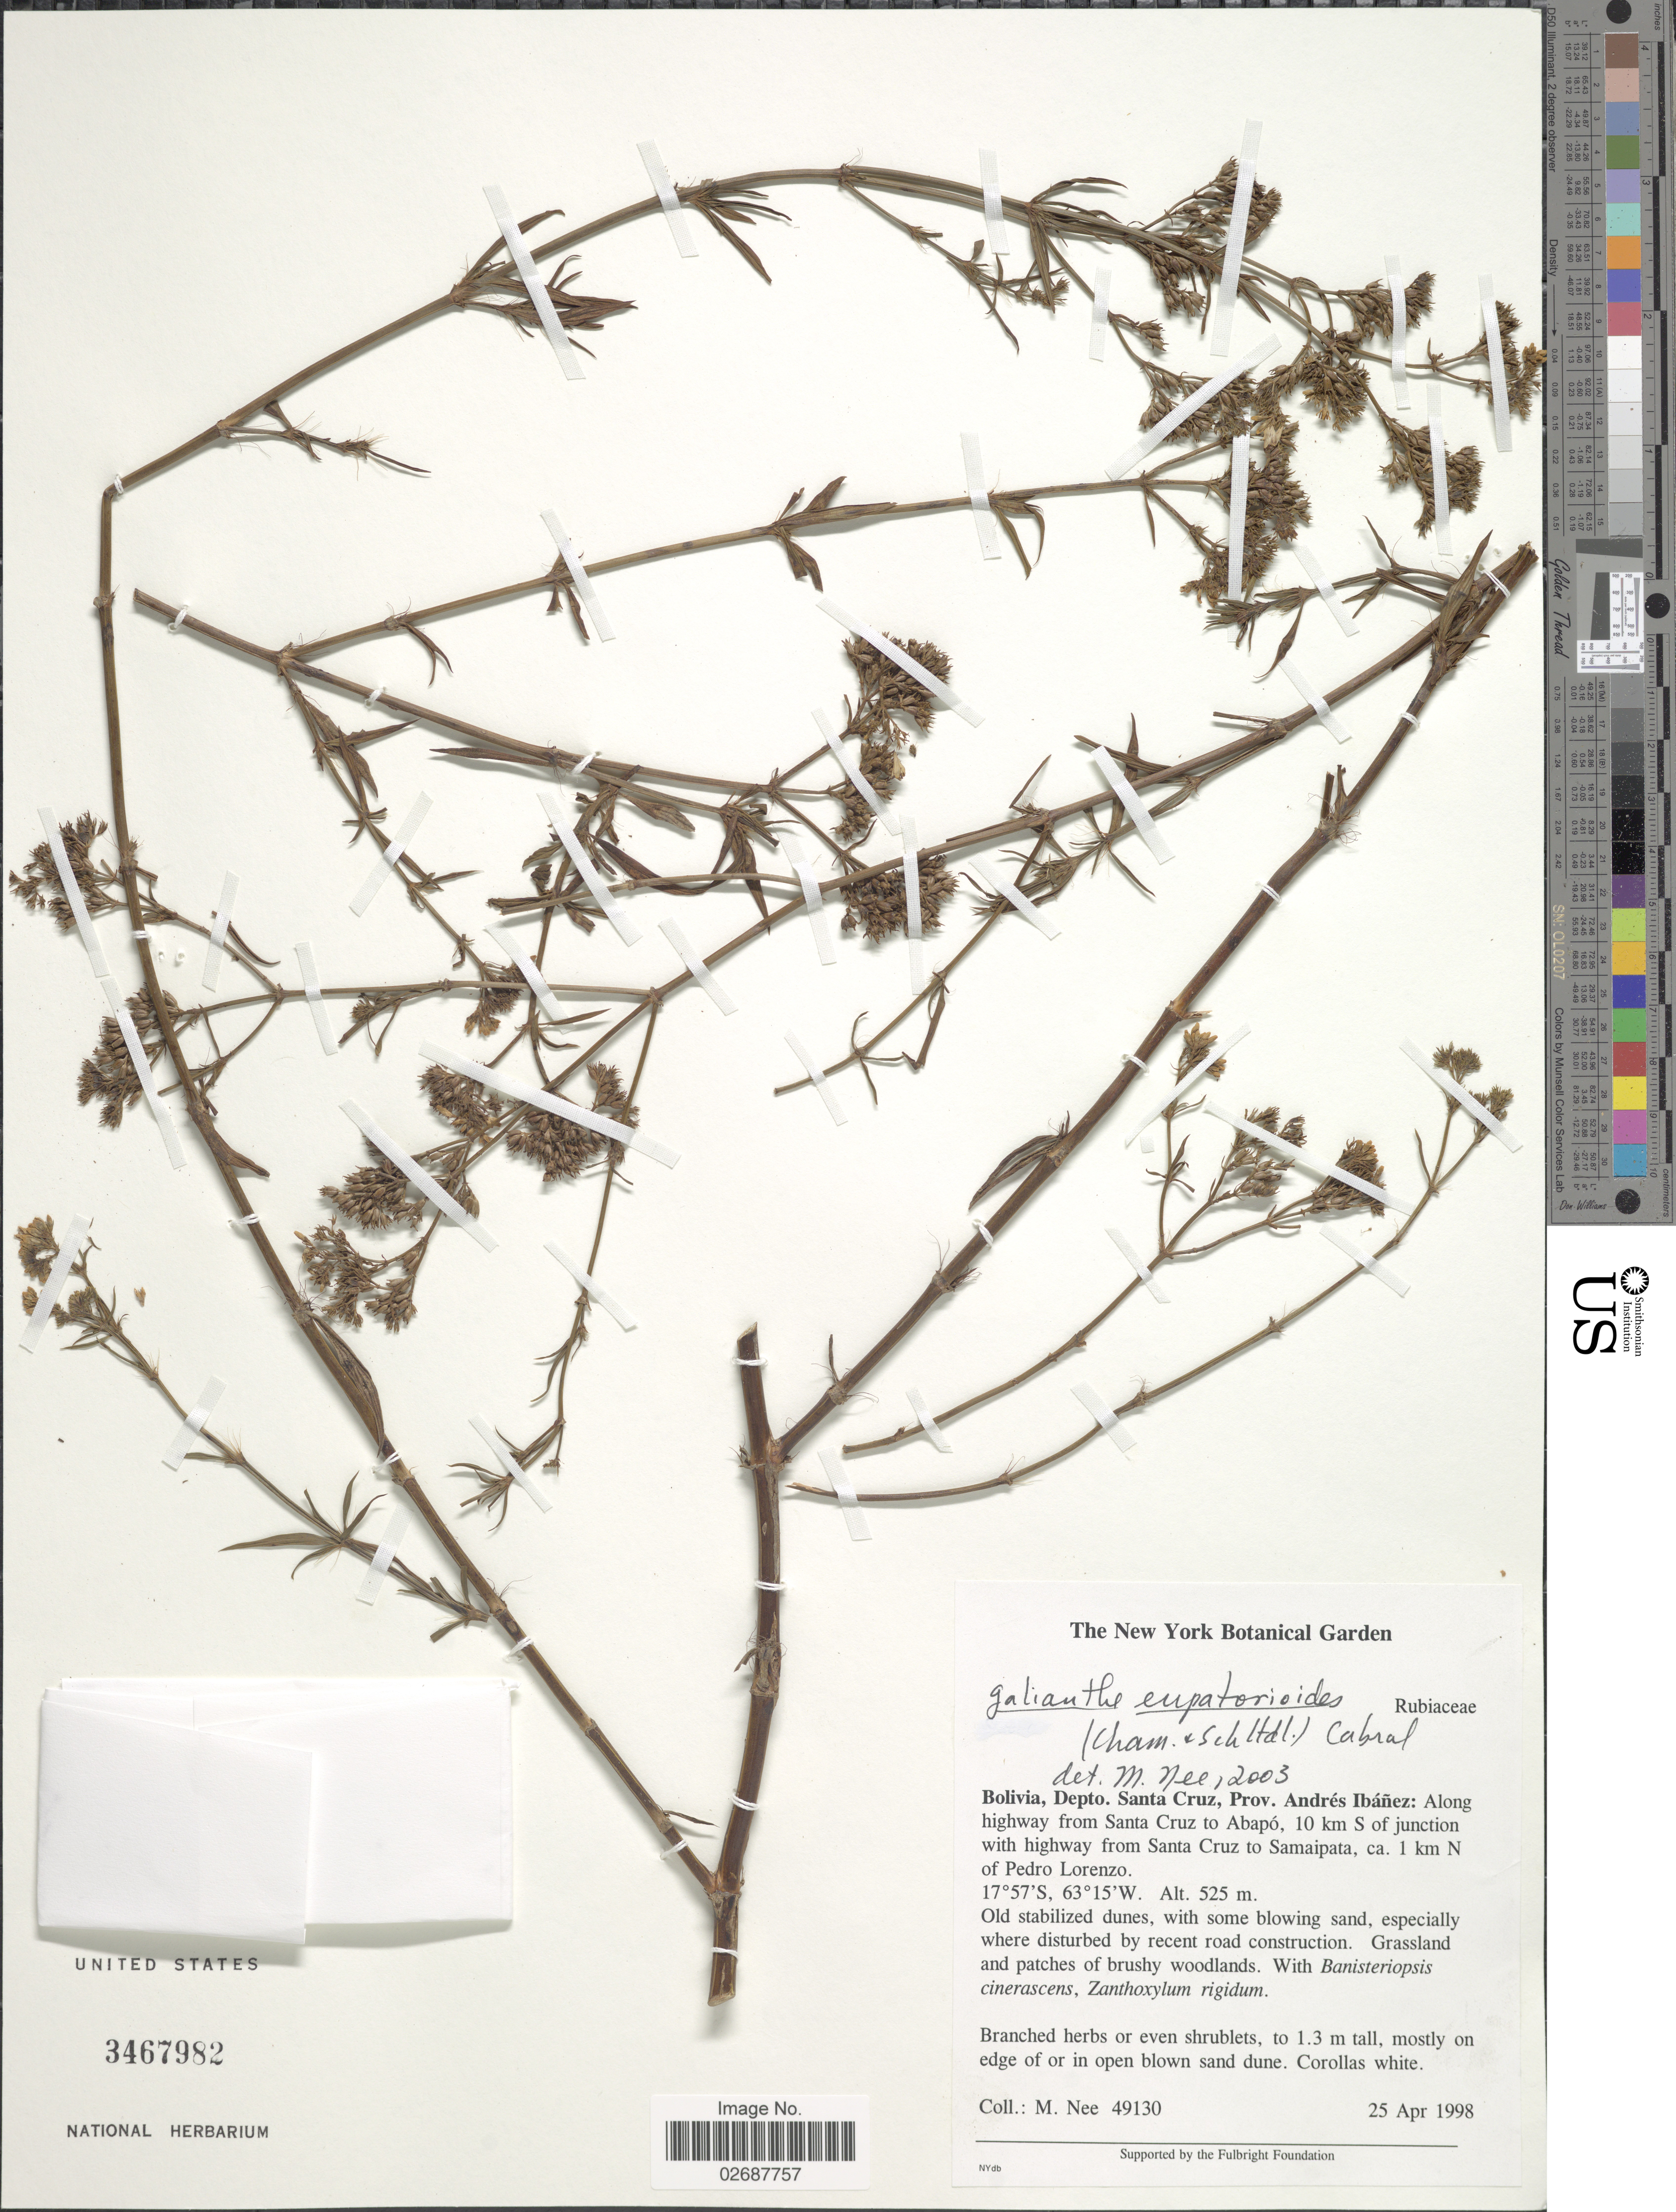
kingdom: Plantae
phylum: Tracheophyta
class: Magnoliopsida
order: Gentianales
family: Rubiaceae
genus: Galianthe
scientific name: Galianthe eupatorioides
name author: (Cham. & Schltdl.) E.L. Cabral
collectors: M. Nee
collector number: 49130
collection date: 1998-04-25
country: Bolivia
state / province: Santa Cruz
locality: Prov. Andres Ibanez: Along highway from Santa Cruz to Abapo, 10 km S of junction with highway from Santa Cruz to Samaipata, ca. 1 km N of Pedro Lorenzo.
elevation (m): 525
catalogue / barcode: US 3467982